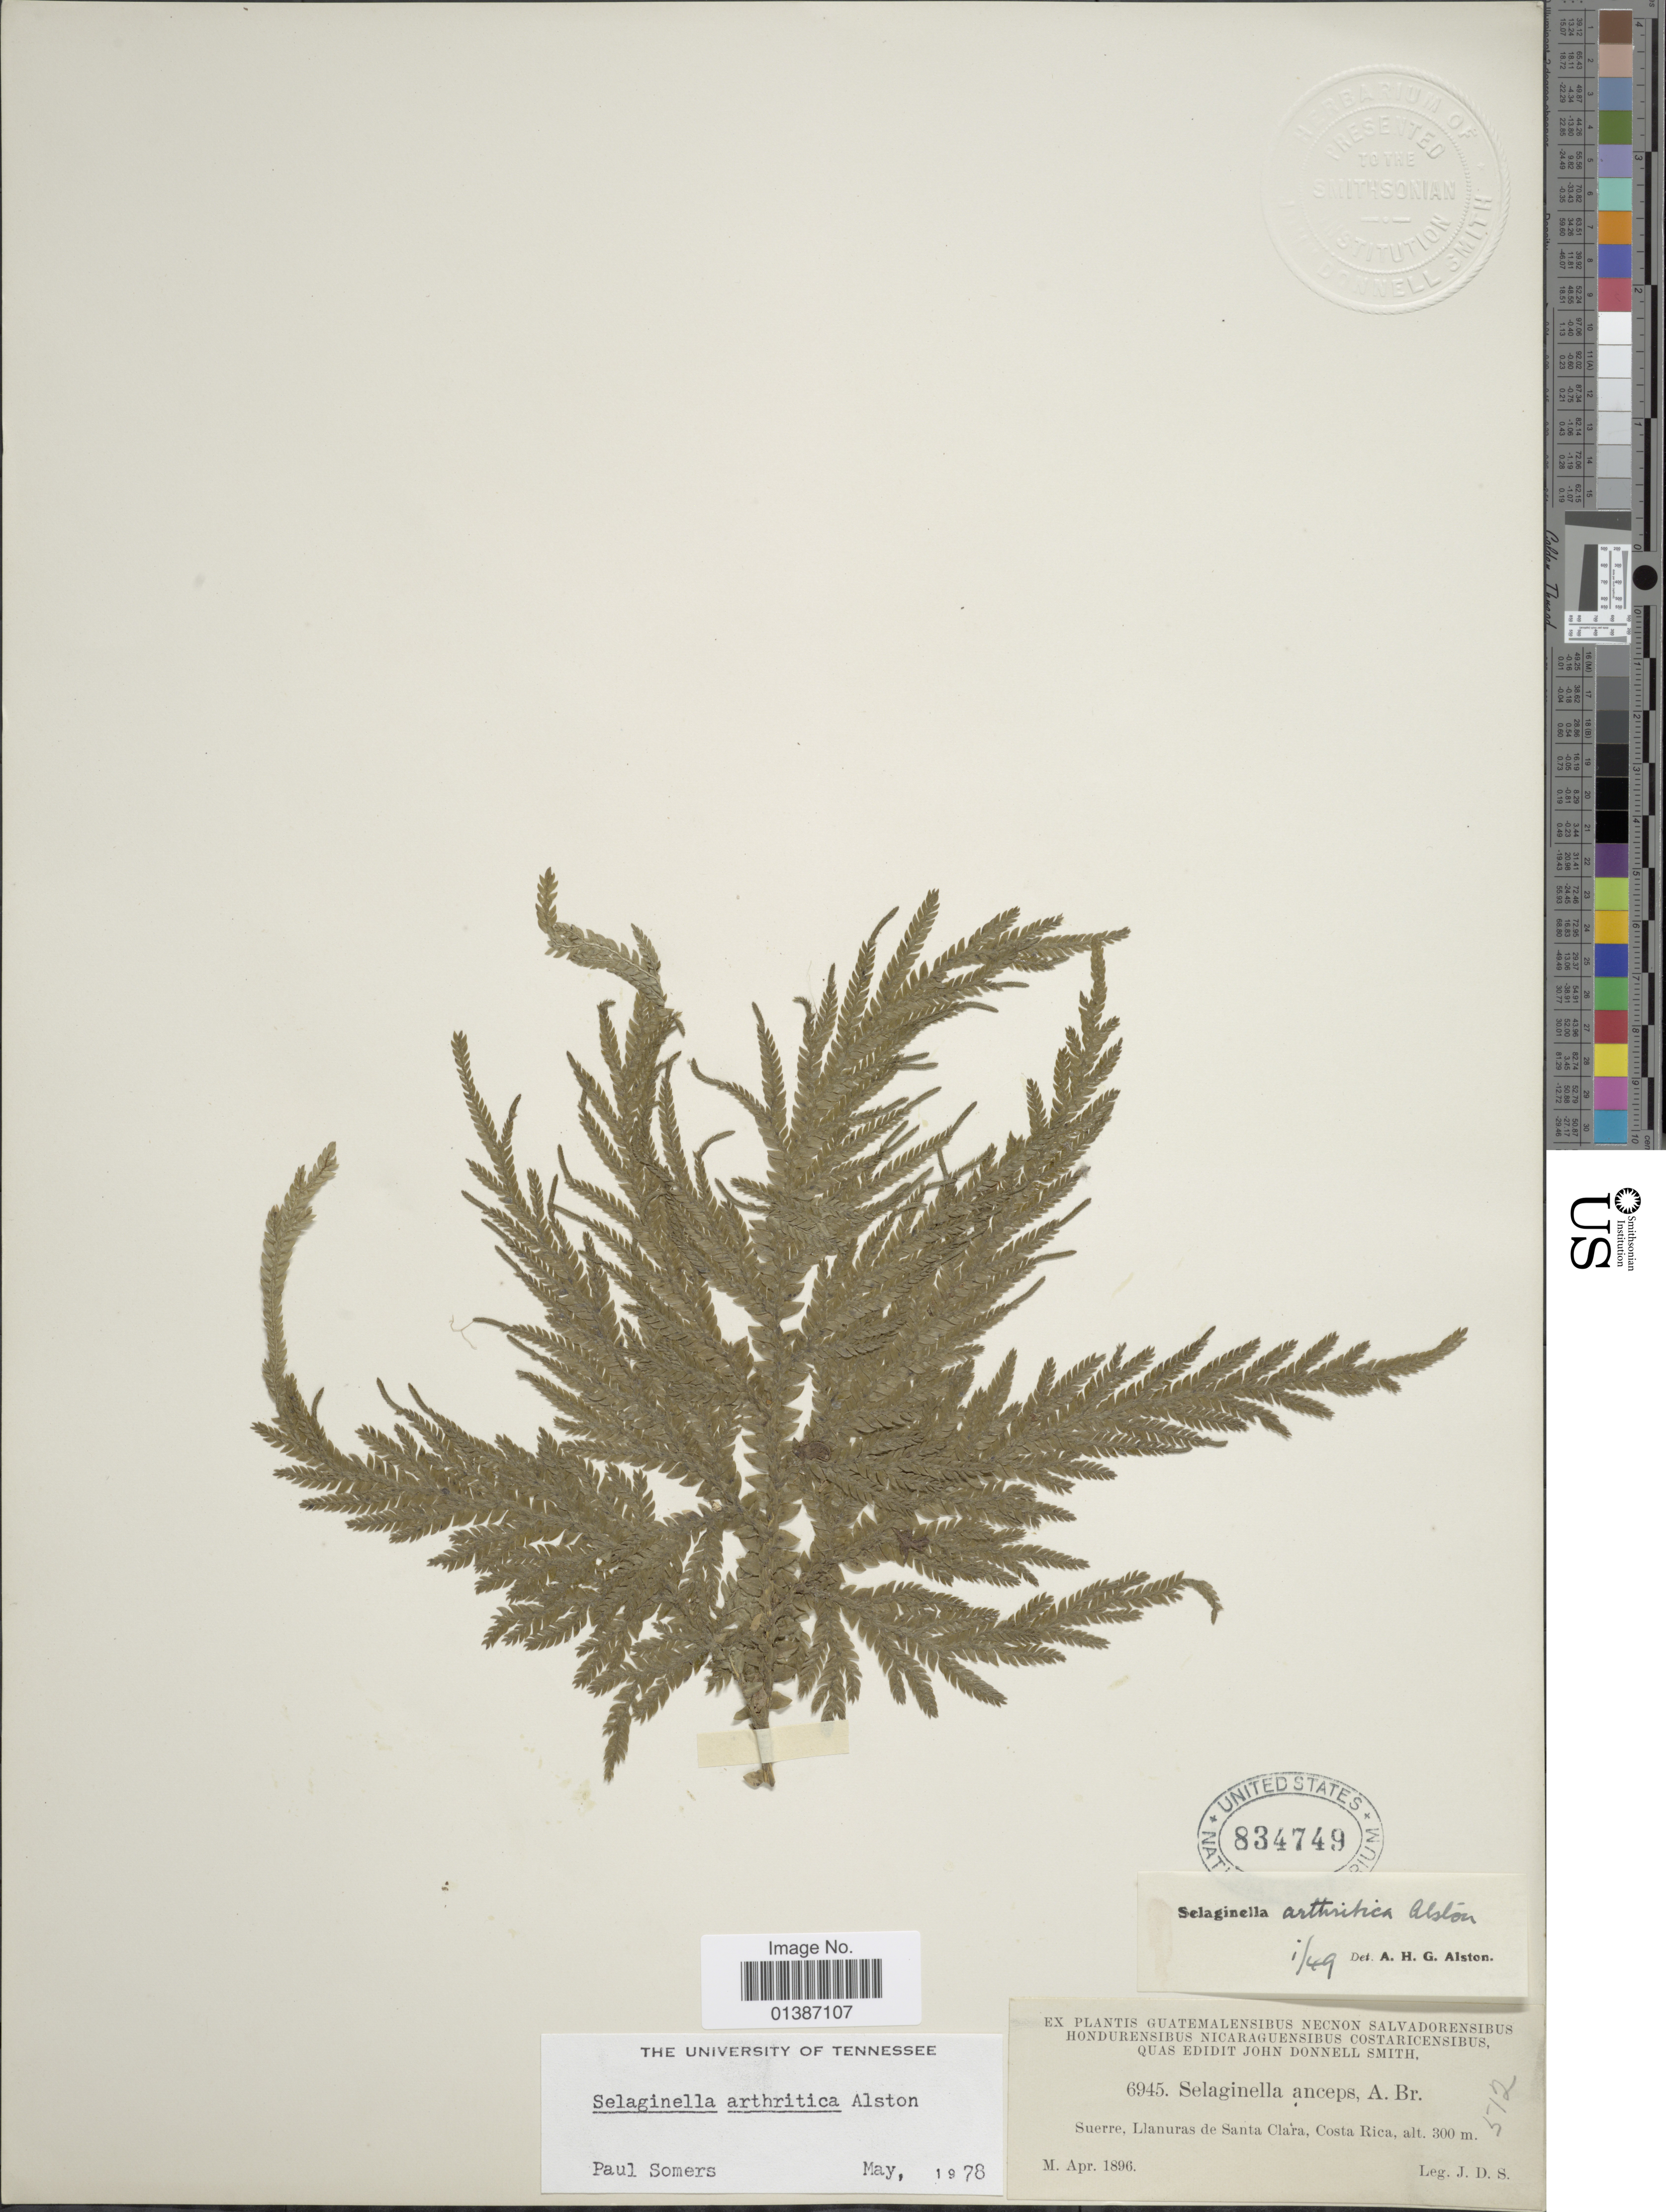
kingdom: Plantae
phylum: Tracheophyta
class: Lycopodiopsida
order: Selaginellales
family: Selaginellaceae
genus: Selaginella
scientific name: Selaginella arthritica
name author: Alston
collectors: J. Donnell Smith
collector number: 6945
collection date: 1896-04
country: Costa Rica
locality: Suerre, Llanuras de Santa Clara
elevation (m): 300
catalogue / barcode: US 834749